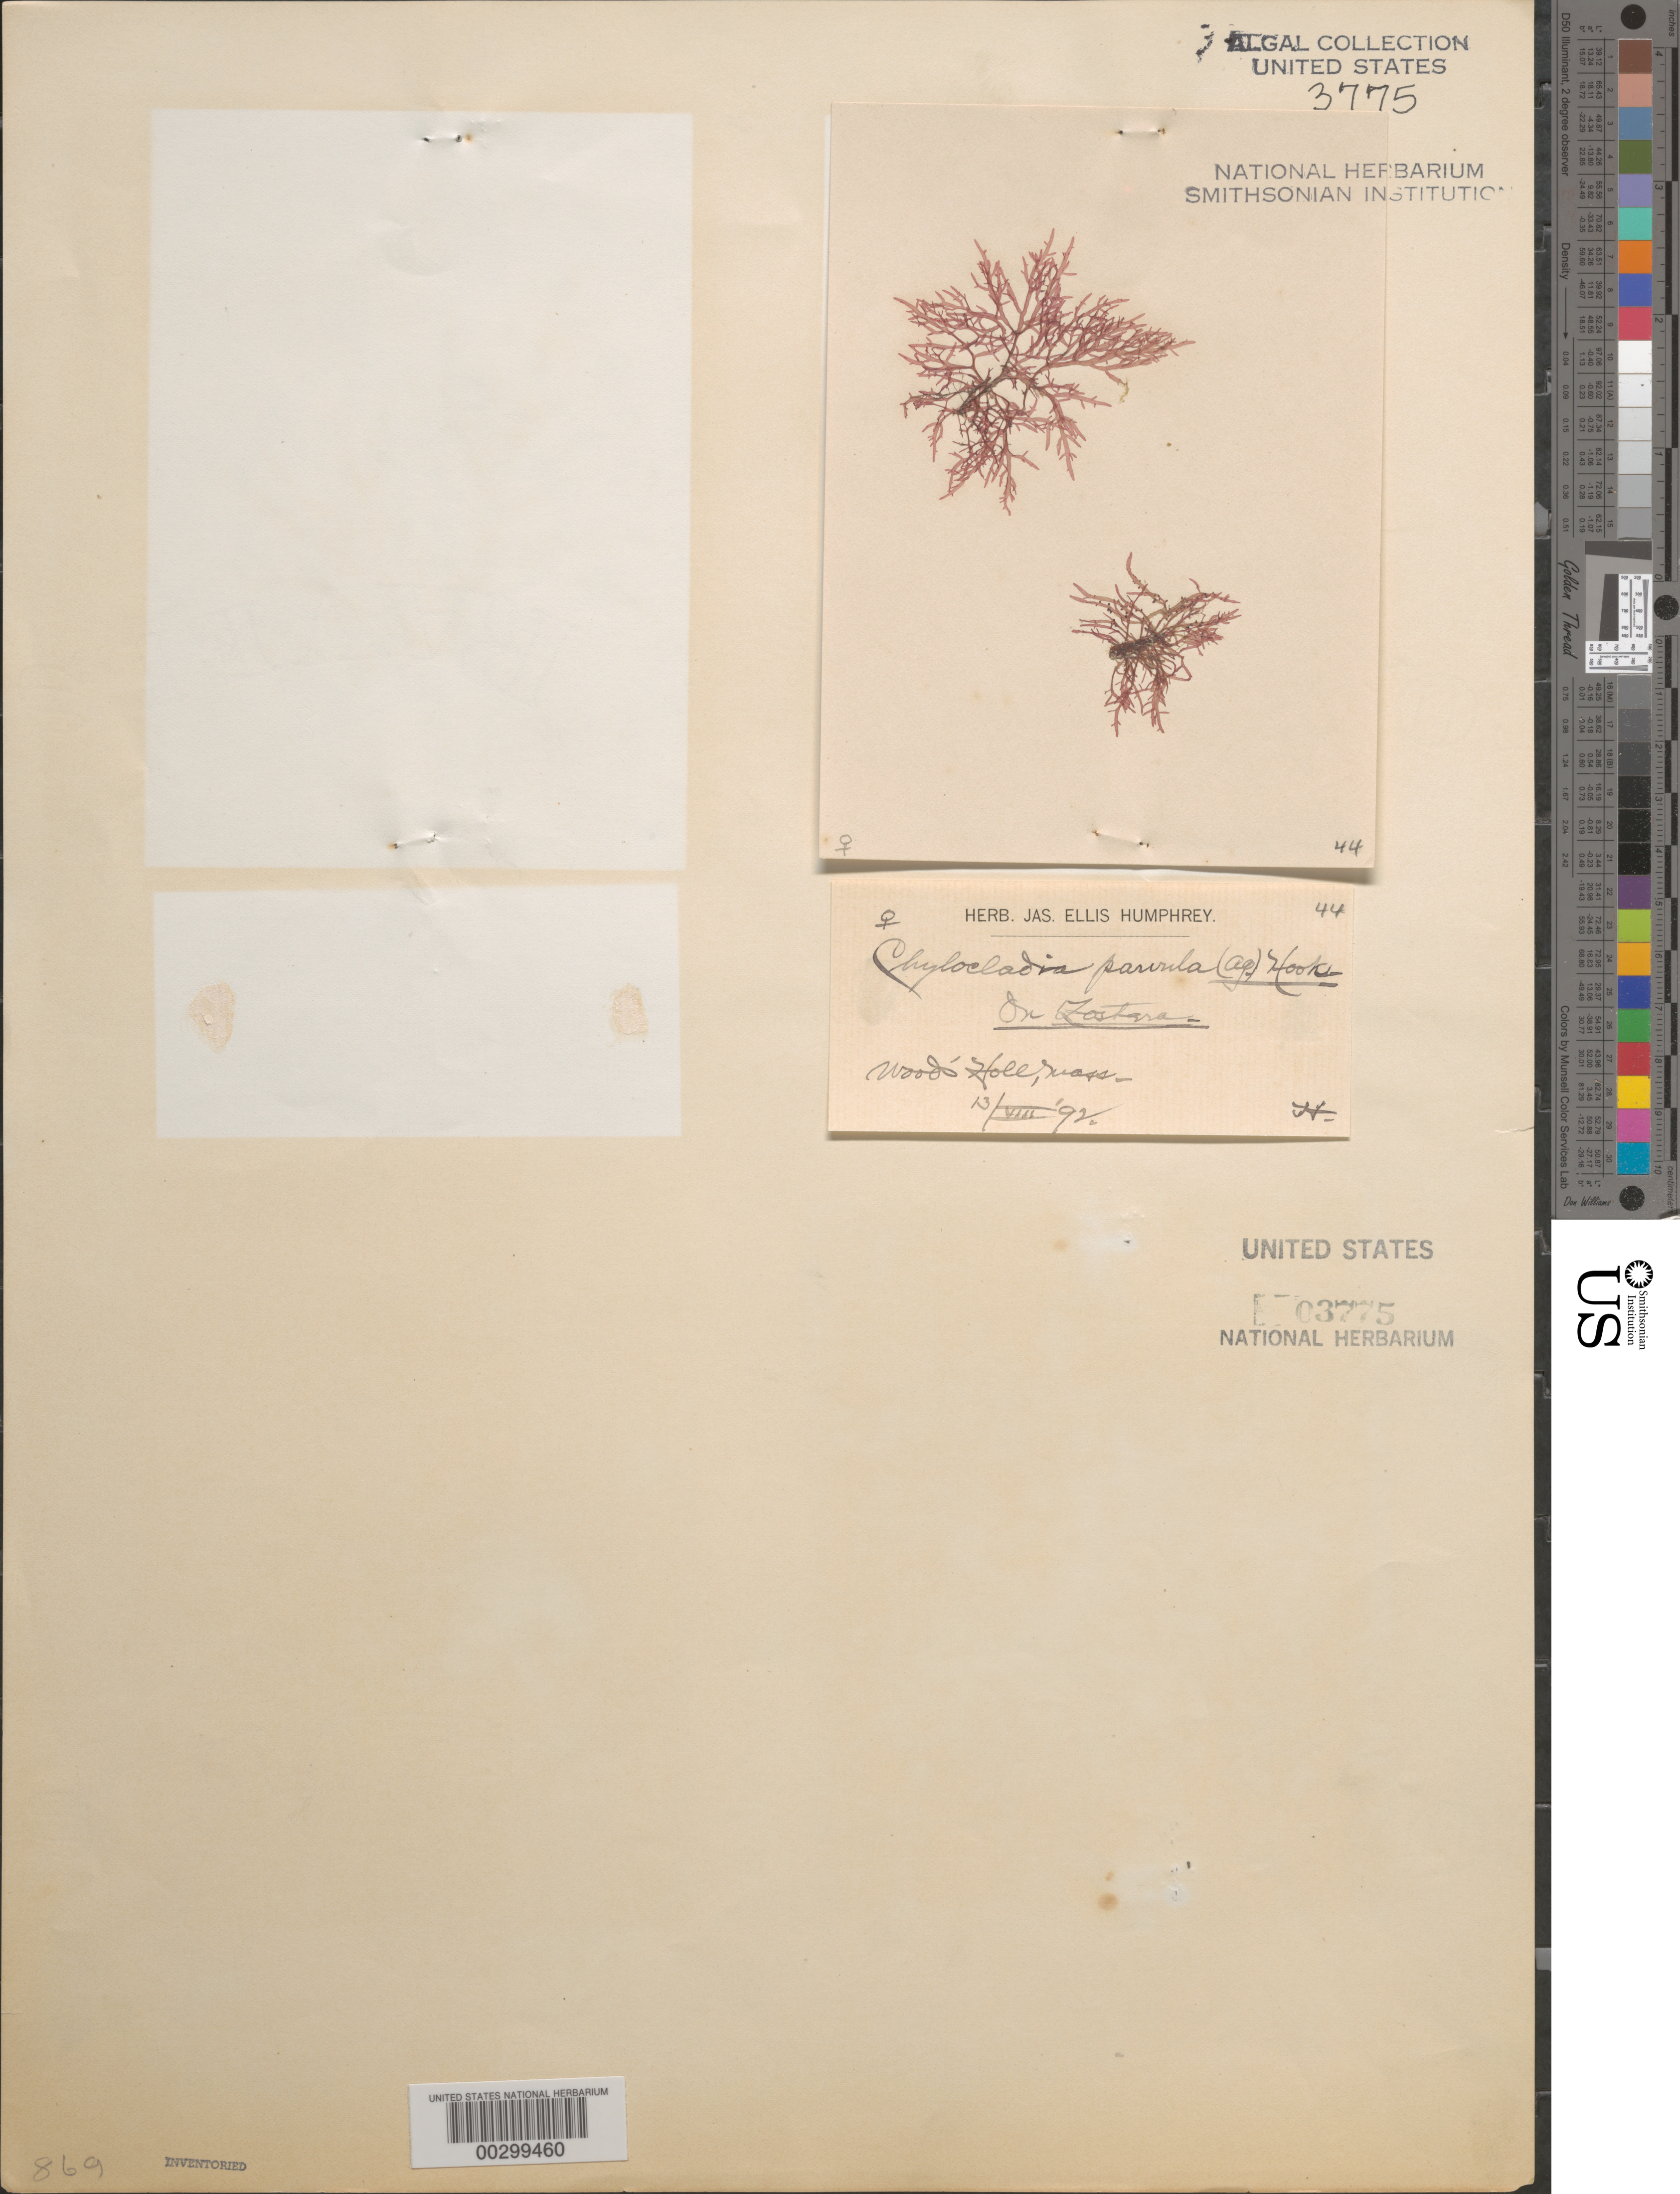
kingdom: Plantae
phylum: Rhodophyta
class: Florideophyceae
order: Rhodymeniales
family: Champiaceae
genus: Champia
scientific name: Champia parvula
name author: (C. Agardh) Harv.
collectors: J. Humphrey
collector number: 44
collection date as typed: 13 Aug 1892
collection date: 1892-08-13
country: United States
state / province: Massachusetts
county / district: Barnstable County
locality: Woods Hole (Wood's Holl)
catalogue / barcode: US 3775